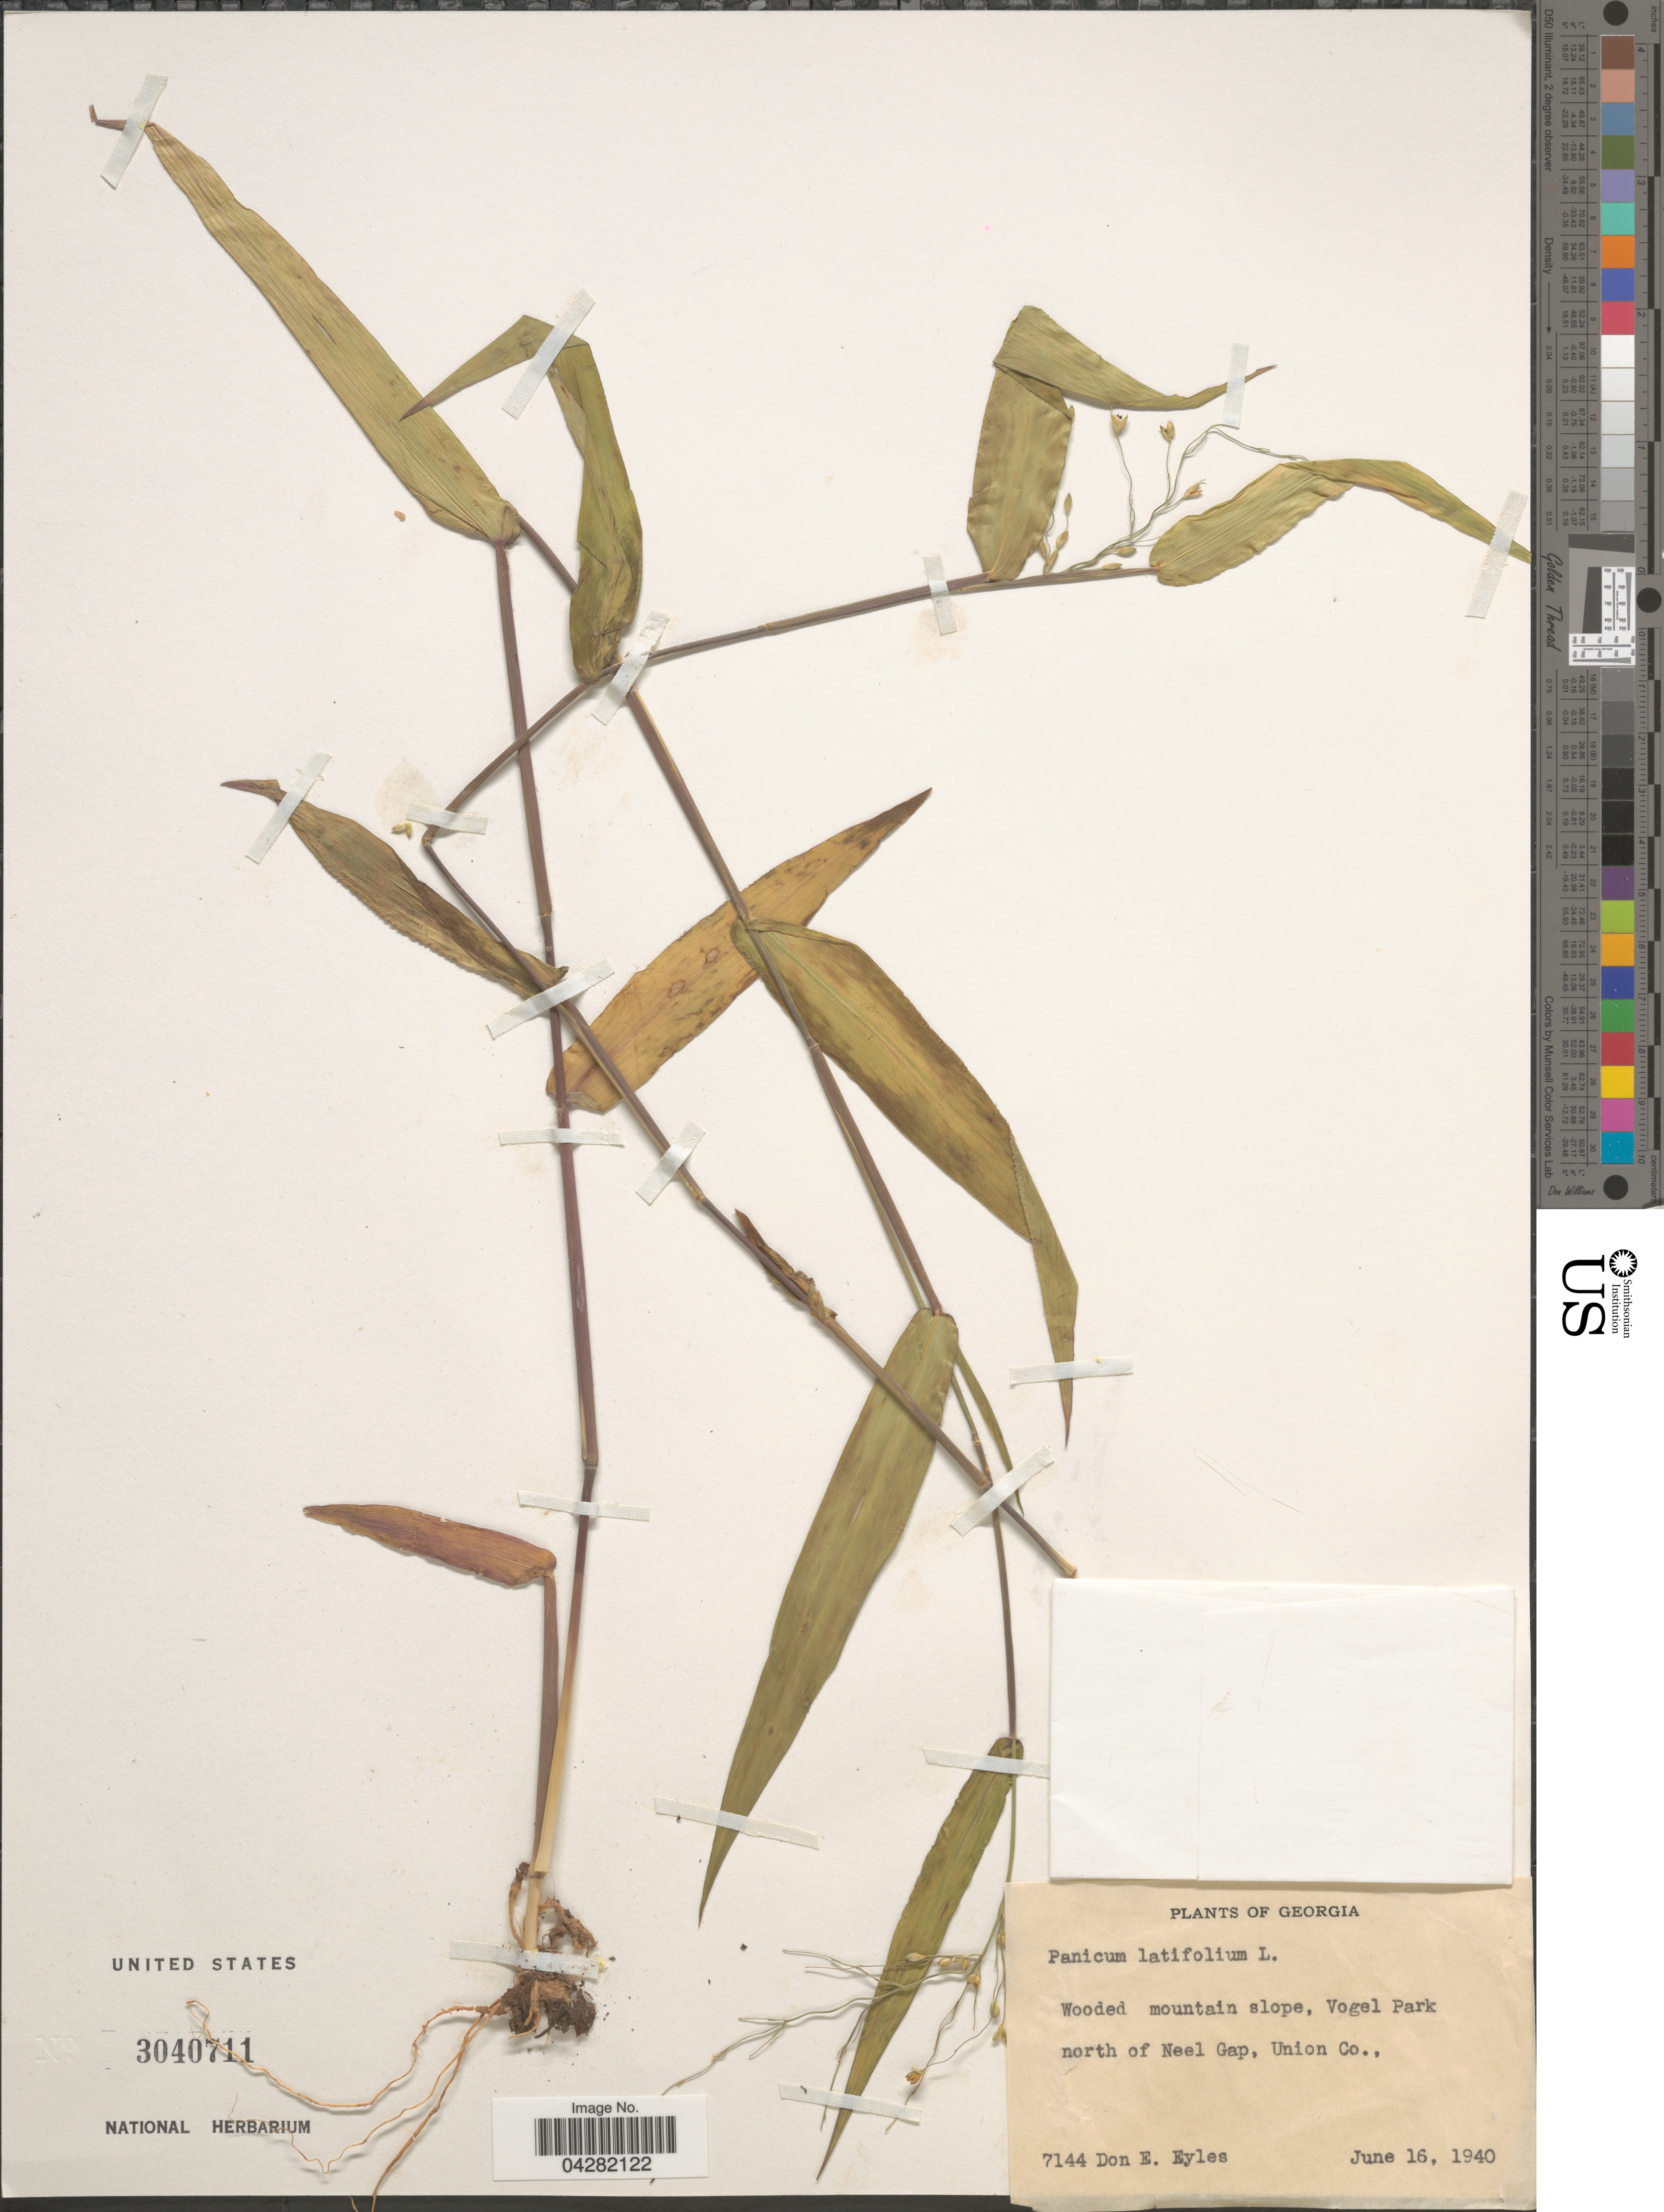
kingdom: Plantae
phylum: Tracheophyta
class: Liliopsida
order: Poales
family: Poaceae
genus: Dichanthelium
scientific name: Dichanthelium latifolium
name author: (L.) Harvill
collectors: D. Eyles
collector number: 7144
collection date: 1940-06-16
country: United States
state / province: Georgia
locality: Wooded mountain slope, Vogel Park north of Neel Gap, Union Co.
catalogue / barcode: US 3040711